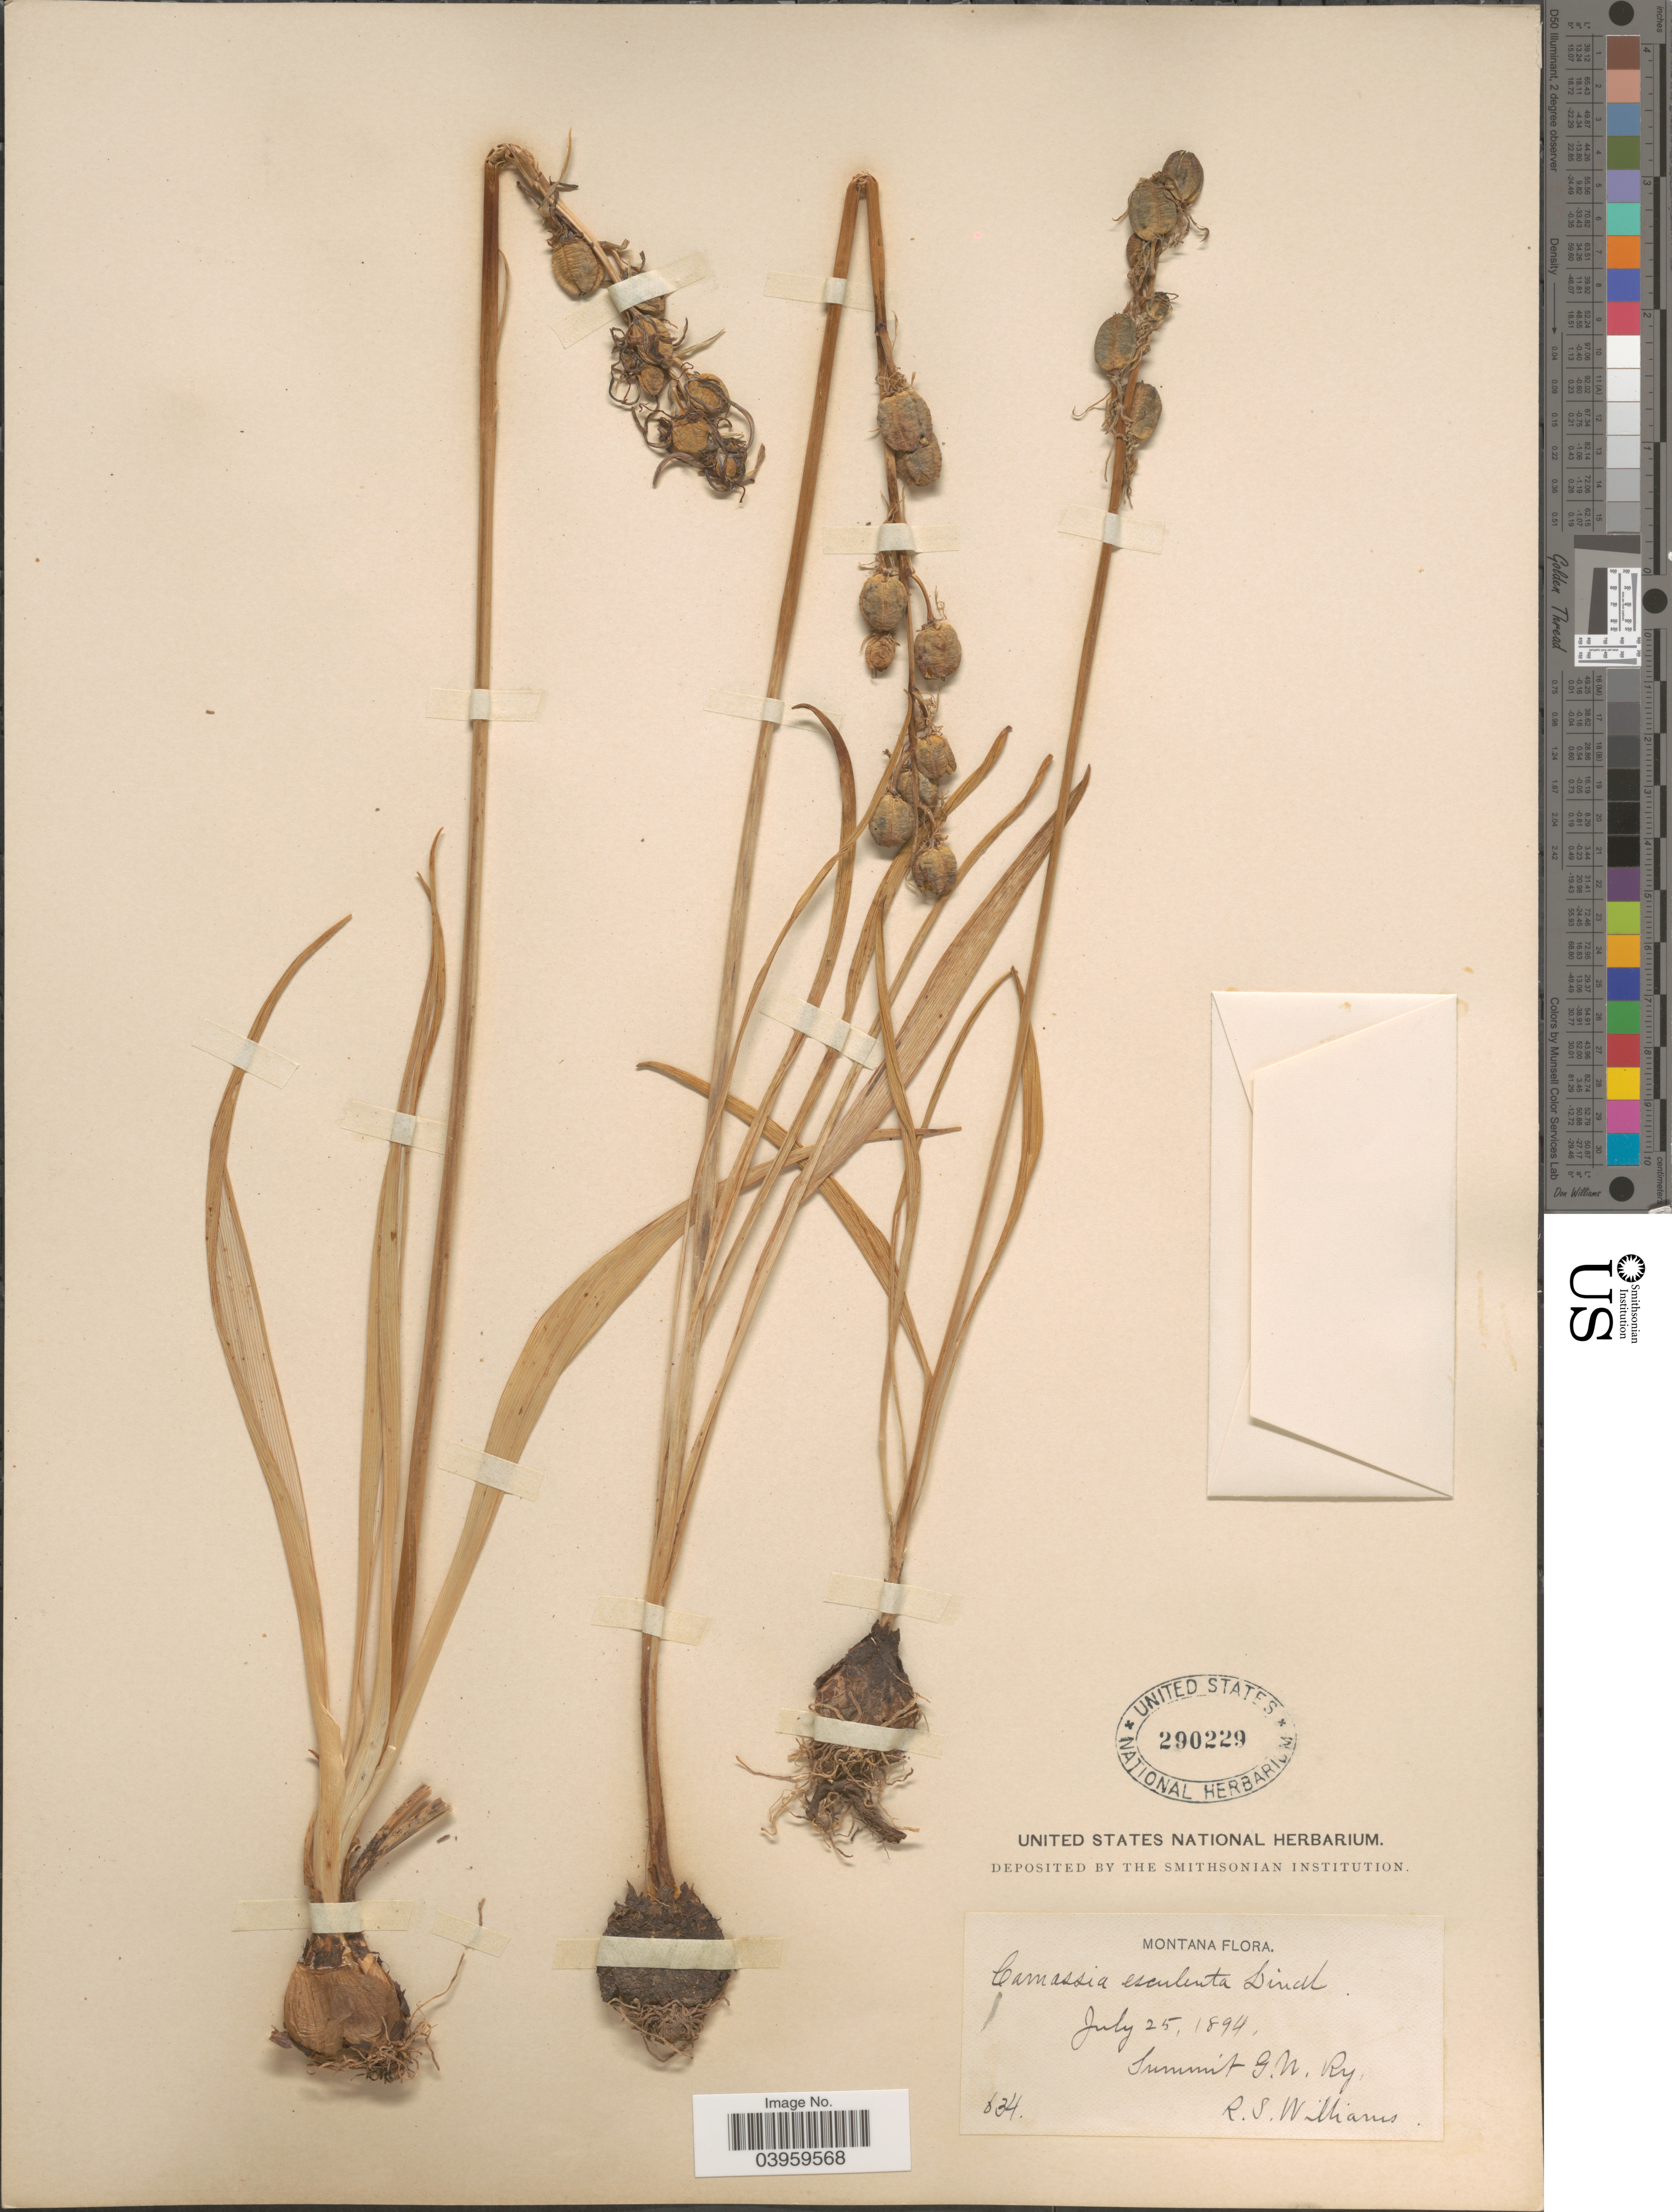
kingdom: Plantae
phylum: Tracheophyta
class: Liliopsida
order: Asparagales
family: Asparagaceae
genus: Camassia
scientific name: Camassia quamash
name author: (Pursh) Greene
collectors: R. S. Williams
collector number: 634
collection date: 1894-07-25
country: United States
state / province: Montana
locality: Summit G.N. Ry.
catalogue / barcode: US 290229